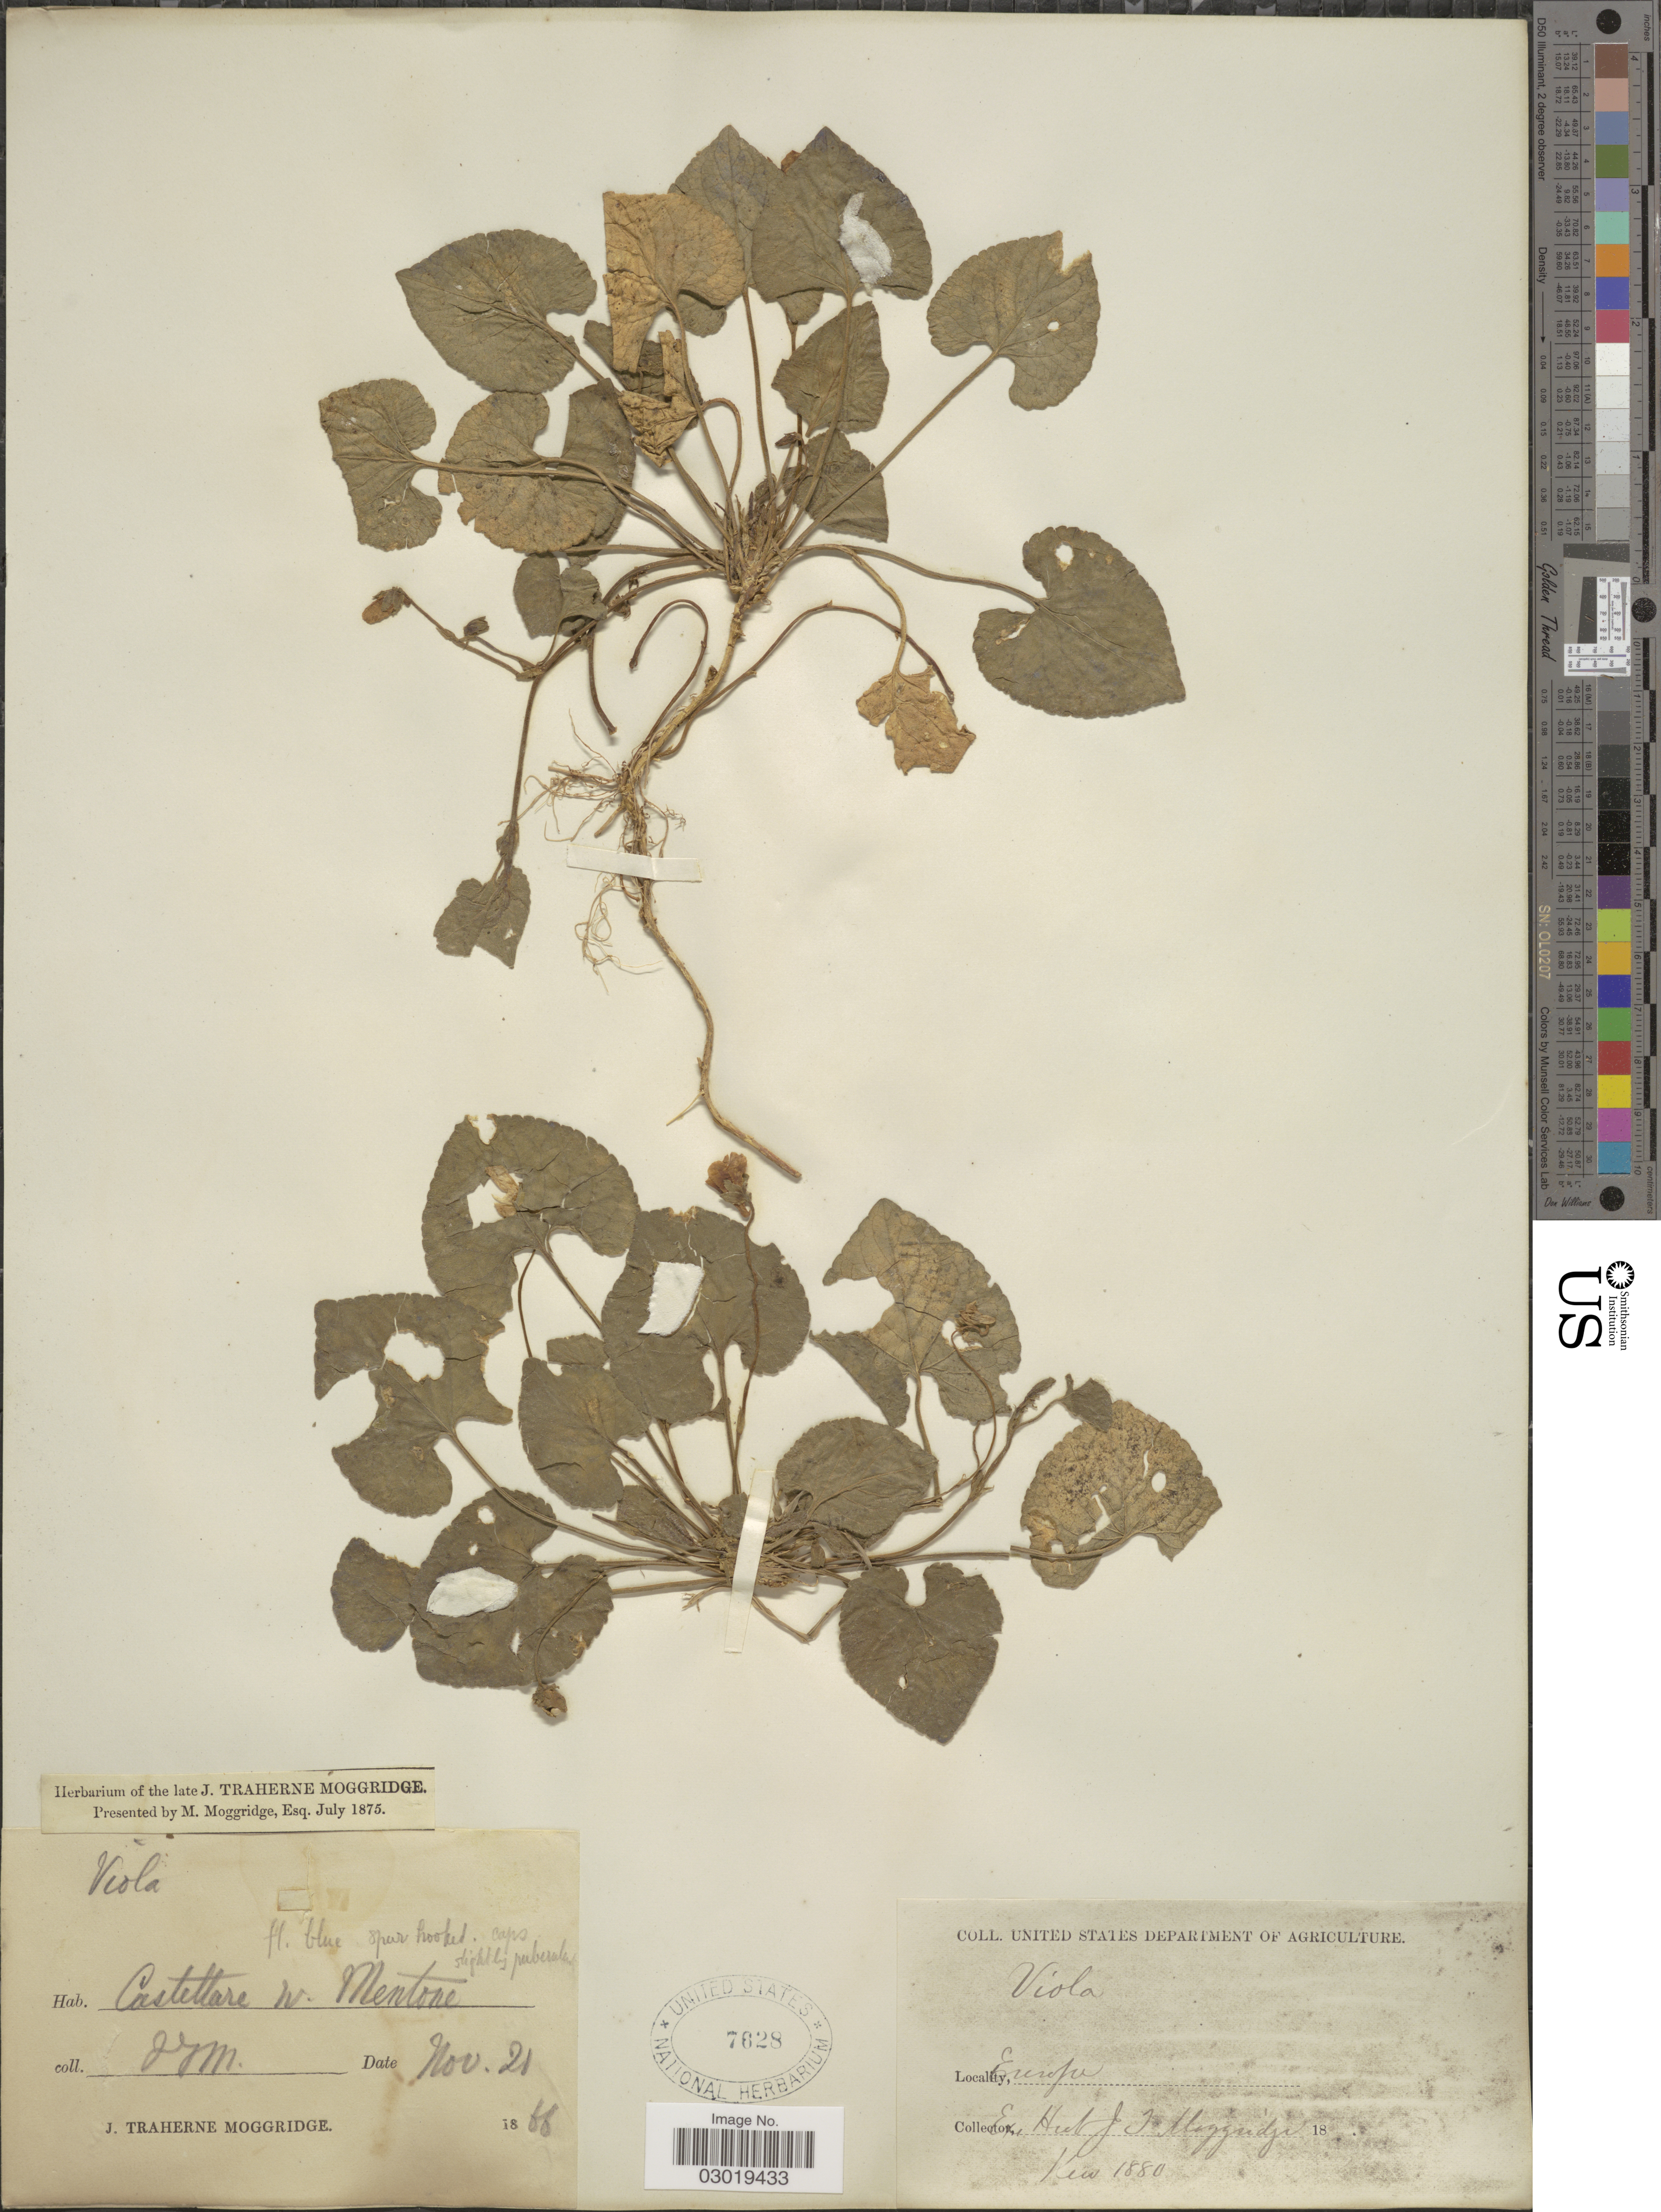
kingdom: Plantae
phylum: Tracheophyta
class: Magnoliopsida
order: Malpighiales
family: Violaceae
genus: Viola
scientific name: Viola sp.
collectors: J. T. Moggridge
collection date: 1866-11-21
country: France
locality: Castellare W. Mentone.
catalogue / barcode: US 7628